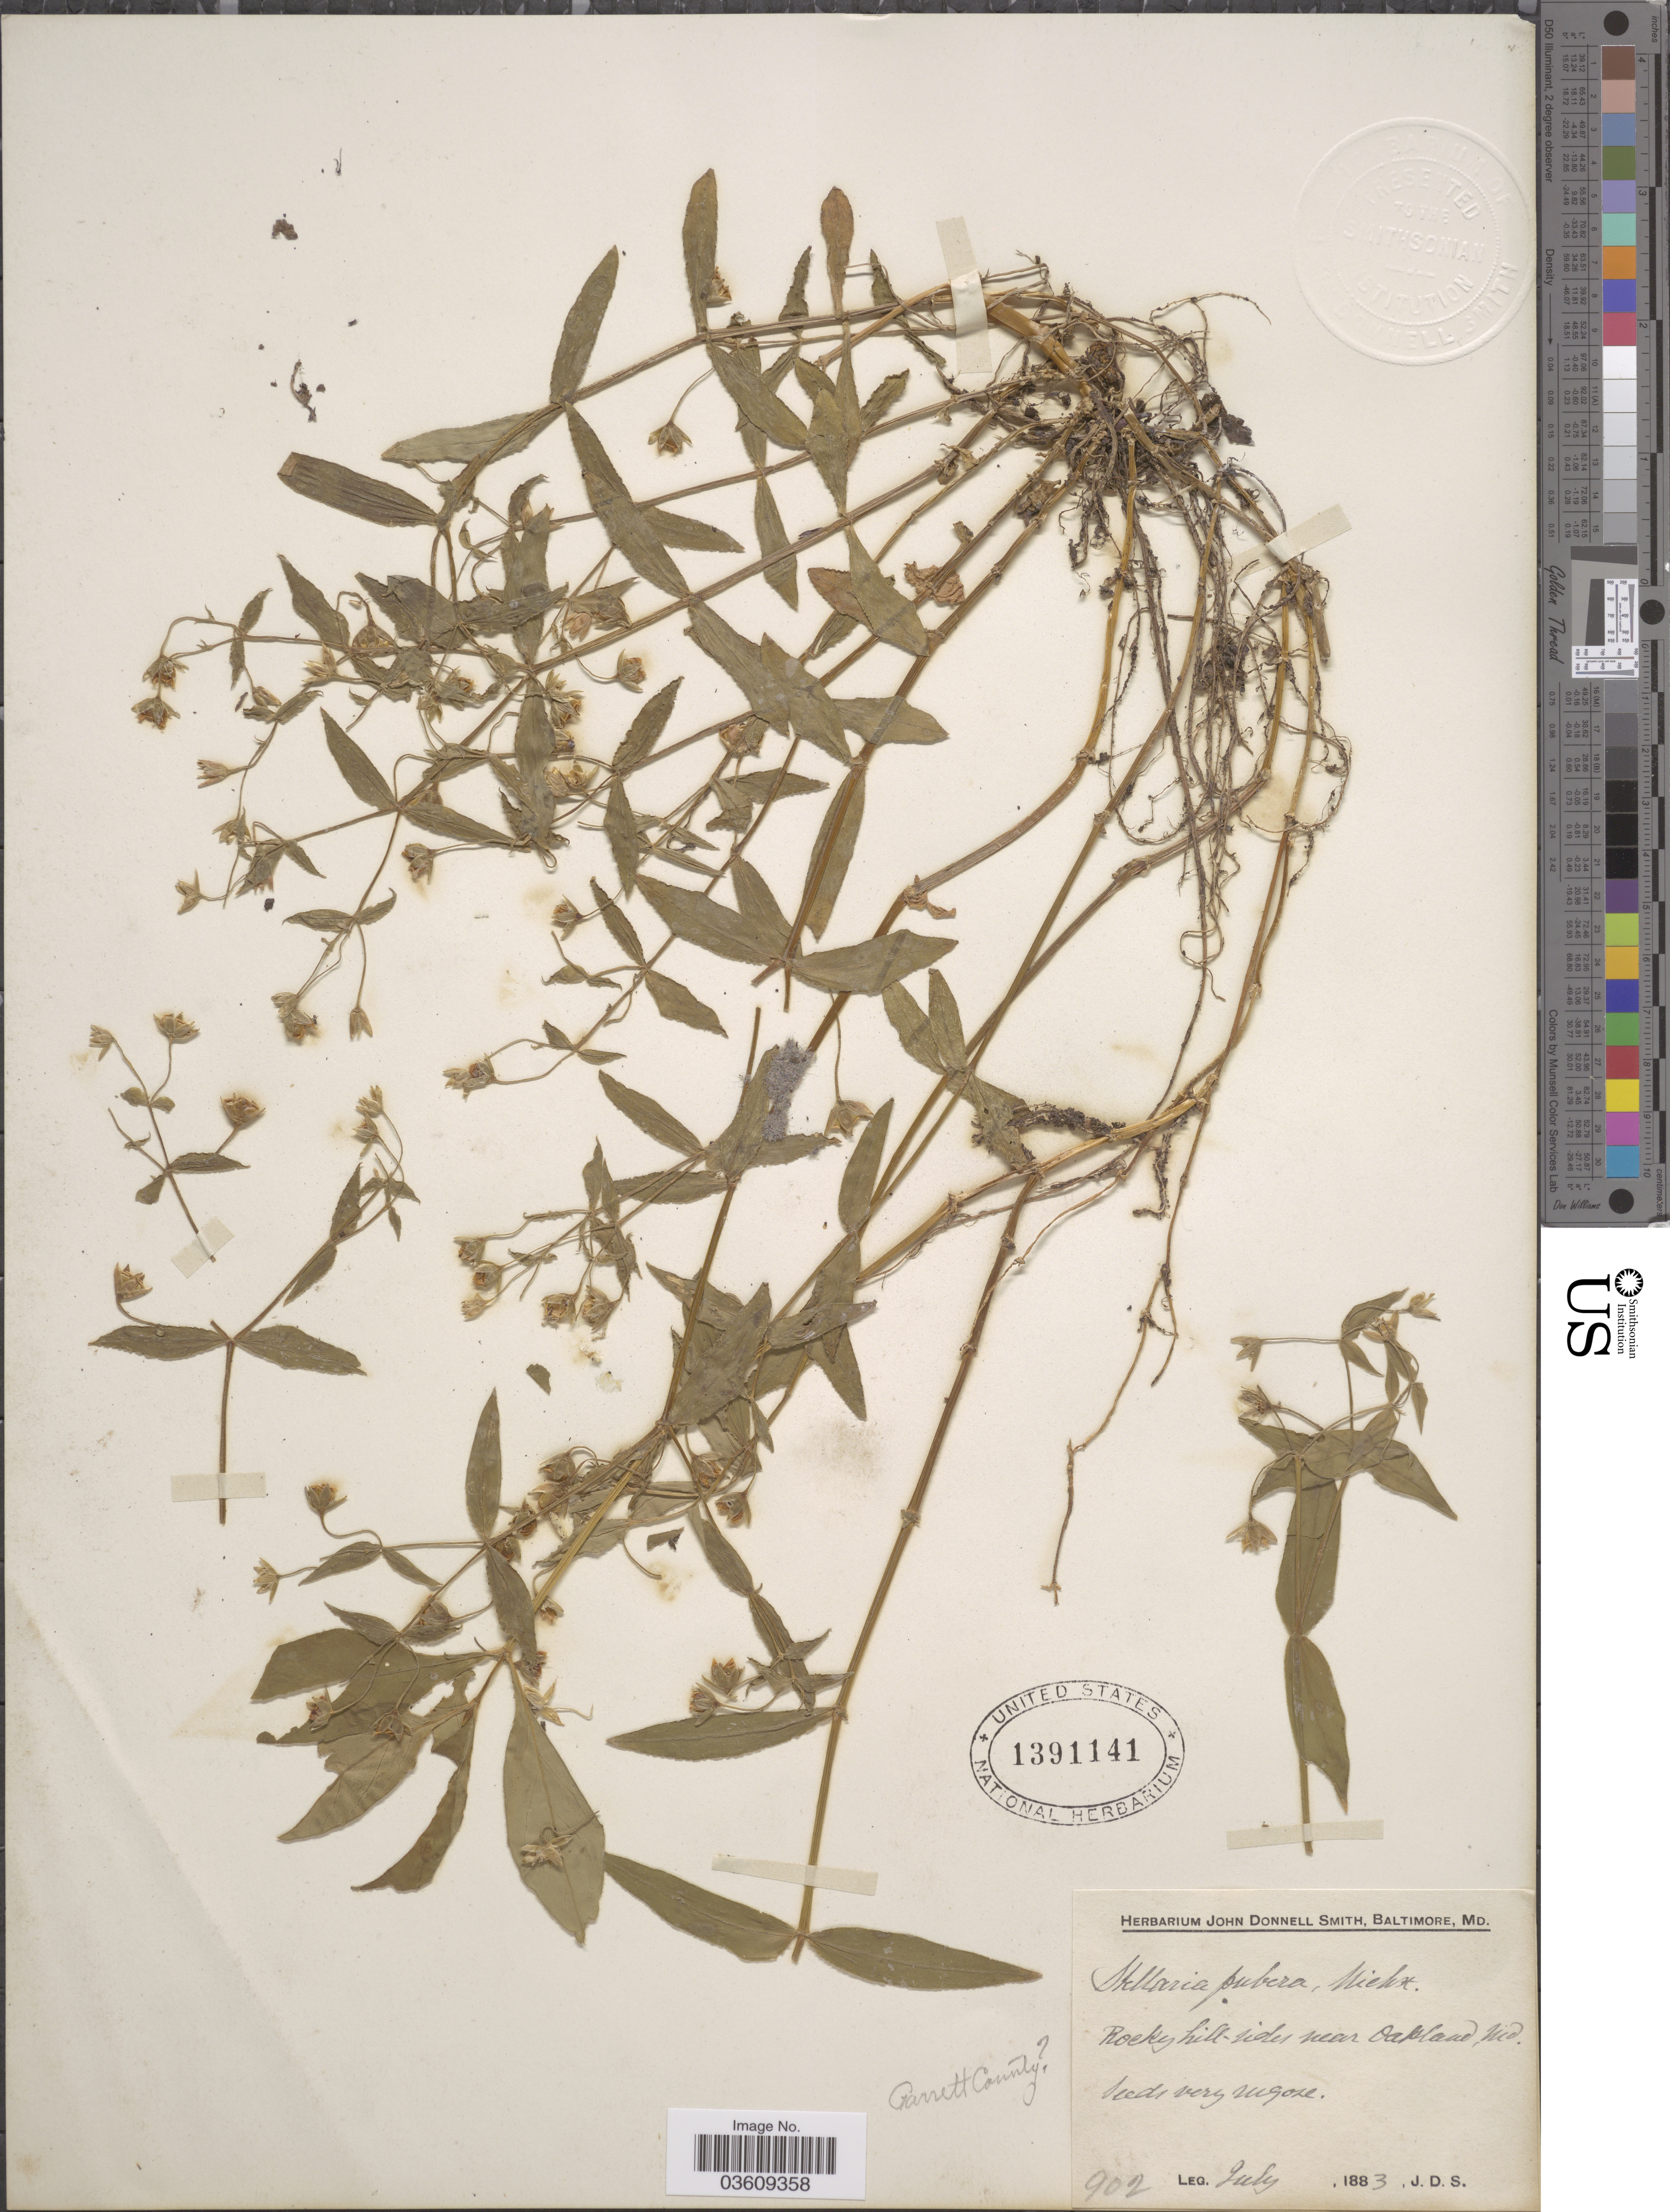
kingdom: Plantae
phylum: Tracheophyta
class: Magnoliopsida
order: Caryophyllales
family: Caryophyllaceae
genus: Stellaria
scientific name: Stellaria pubera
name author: Michx.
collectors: J. Donnell Smith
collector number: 902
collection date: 1883-07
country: United States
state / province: Maryland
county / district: Garrett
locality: Rocky hill-sides near Oakland. Garrett County.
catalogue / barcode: US 1391141